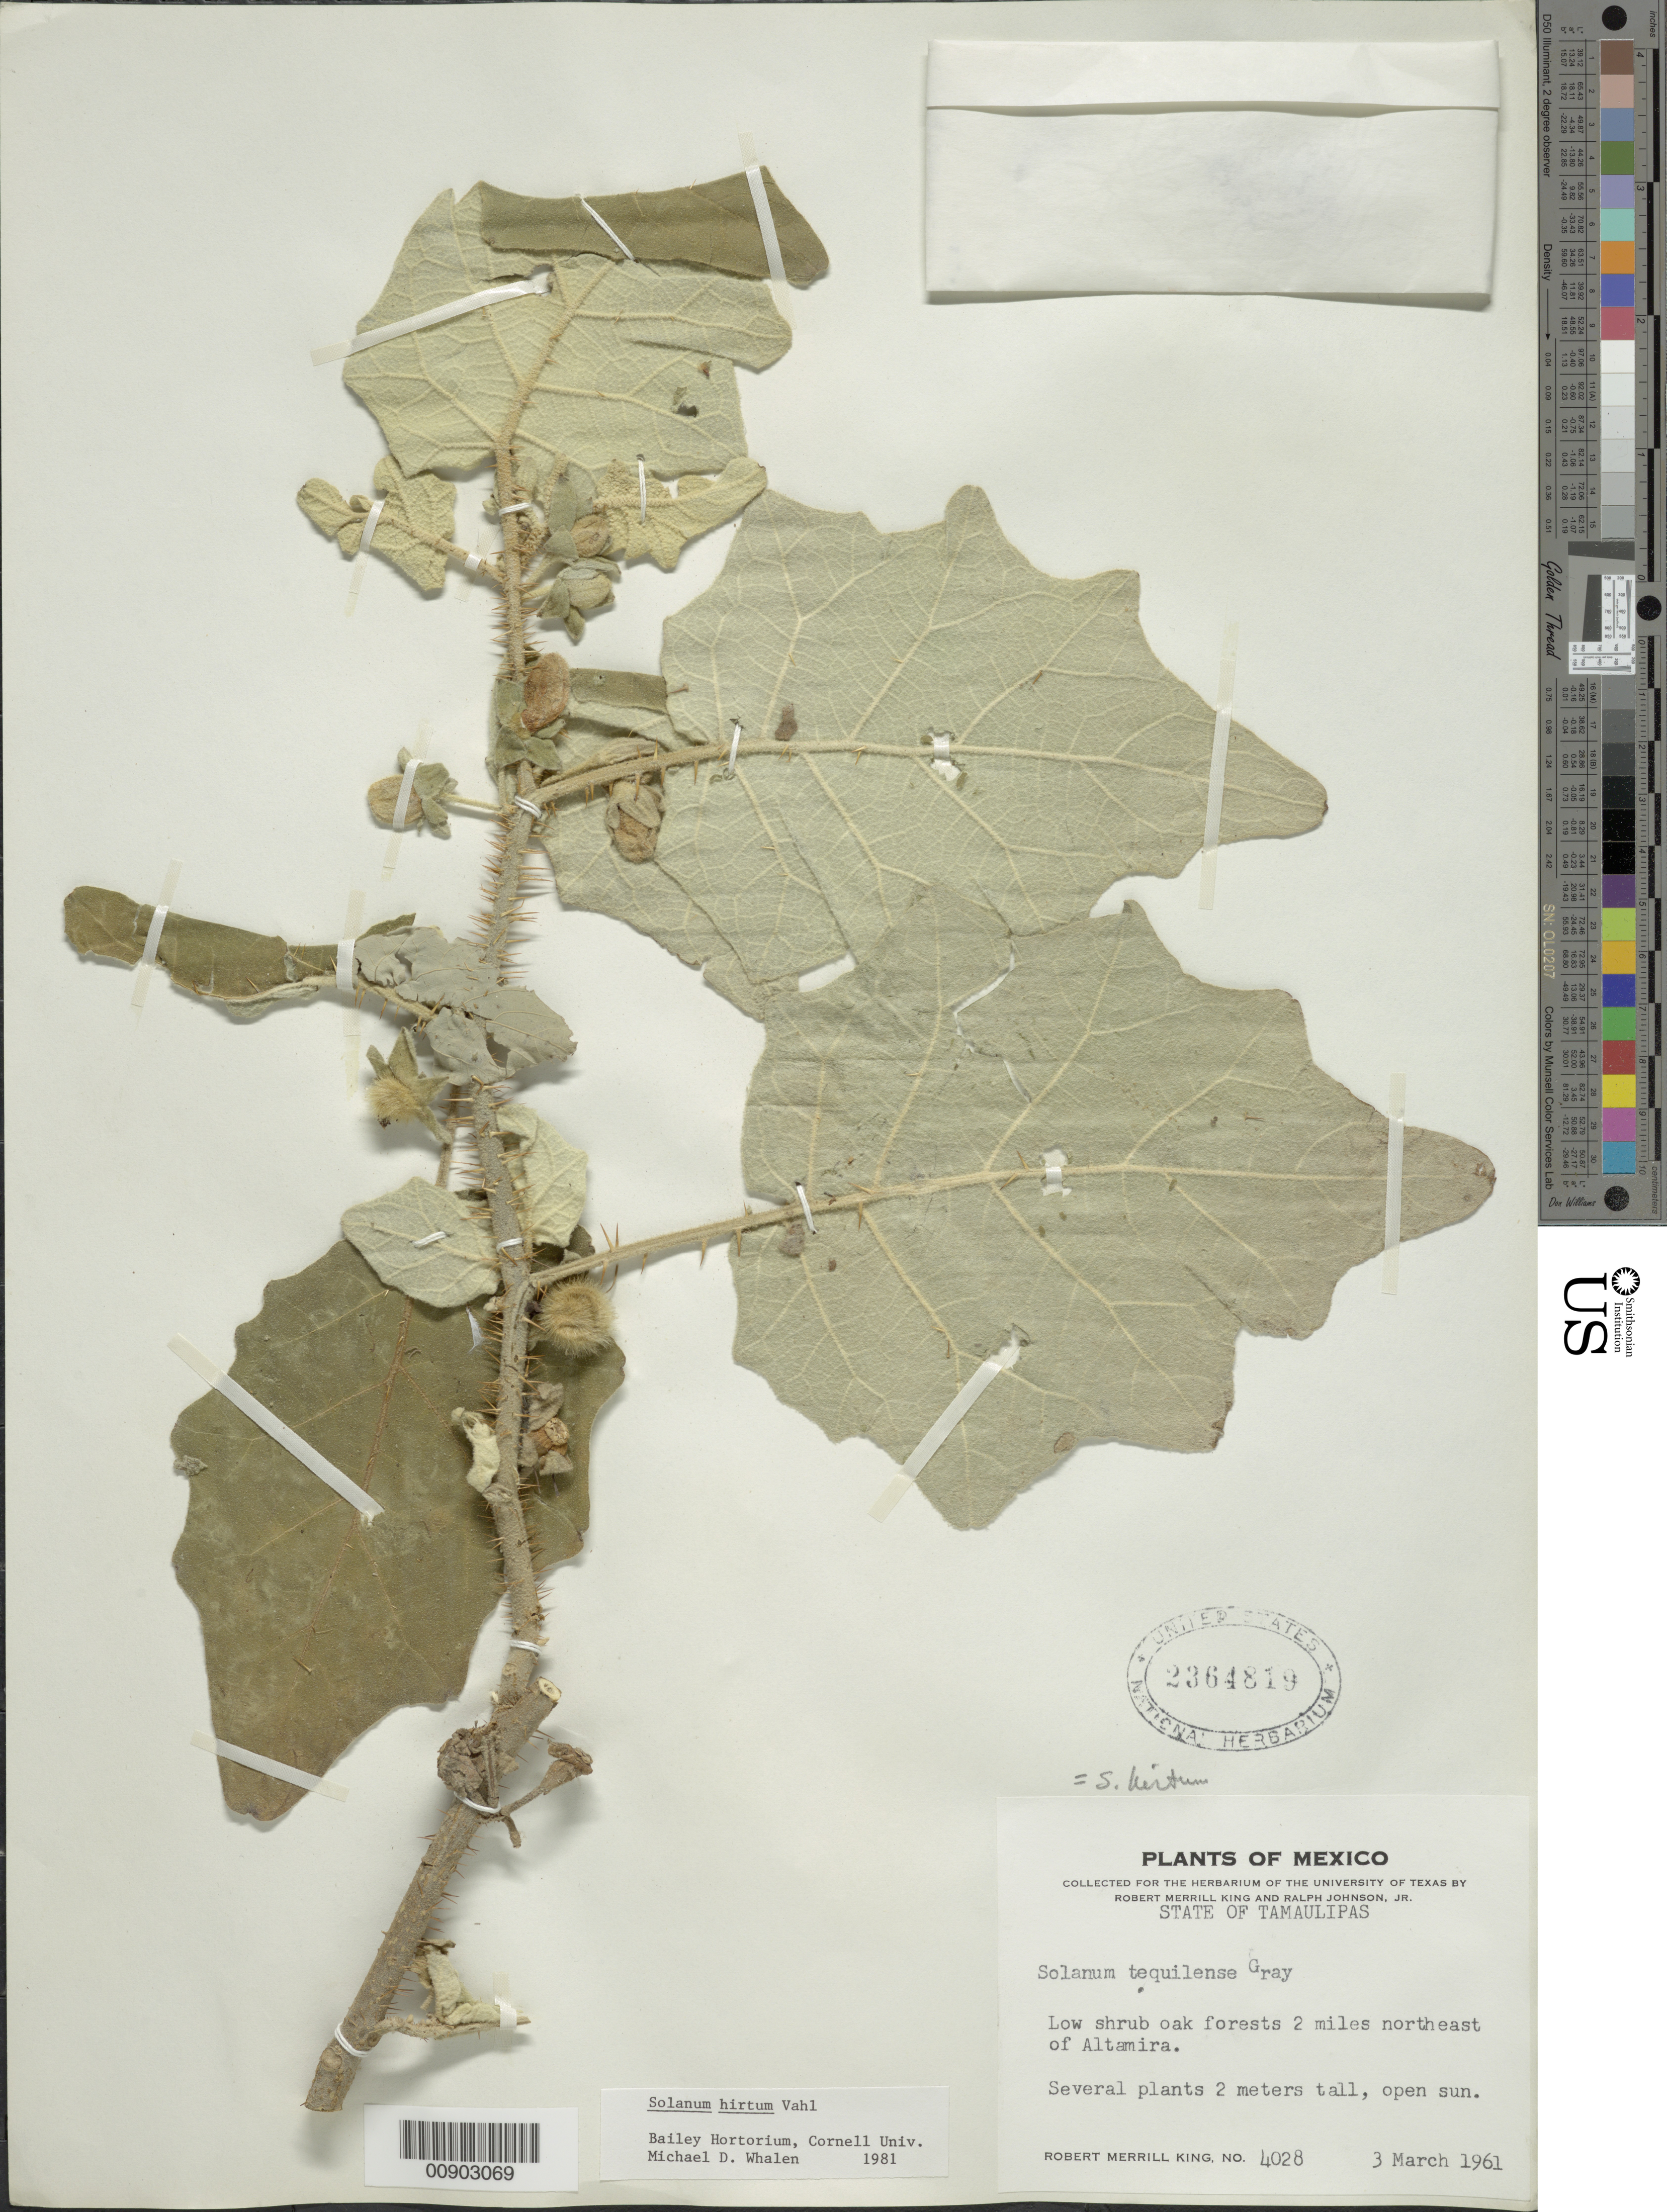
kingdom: Plantae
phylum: Tracheophyta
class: Magnoliopsida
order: Solanales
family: Solanaceae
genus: Solanum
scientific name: Solanum hirtum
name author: Vahl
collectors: R. M. King & R. Johnson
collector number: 4028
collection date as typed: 03 Mar 1961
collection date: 1961-03-03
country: Mexico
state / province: Tamaulipas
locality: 2 miles northeast of Altamira, Tamaulipas.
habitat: Low shrub oak forest. Open sun.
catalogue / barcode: US 2364819